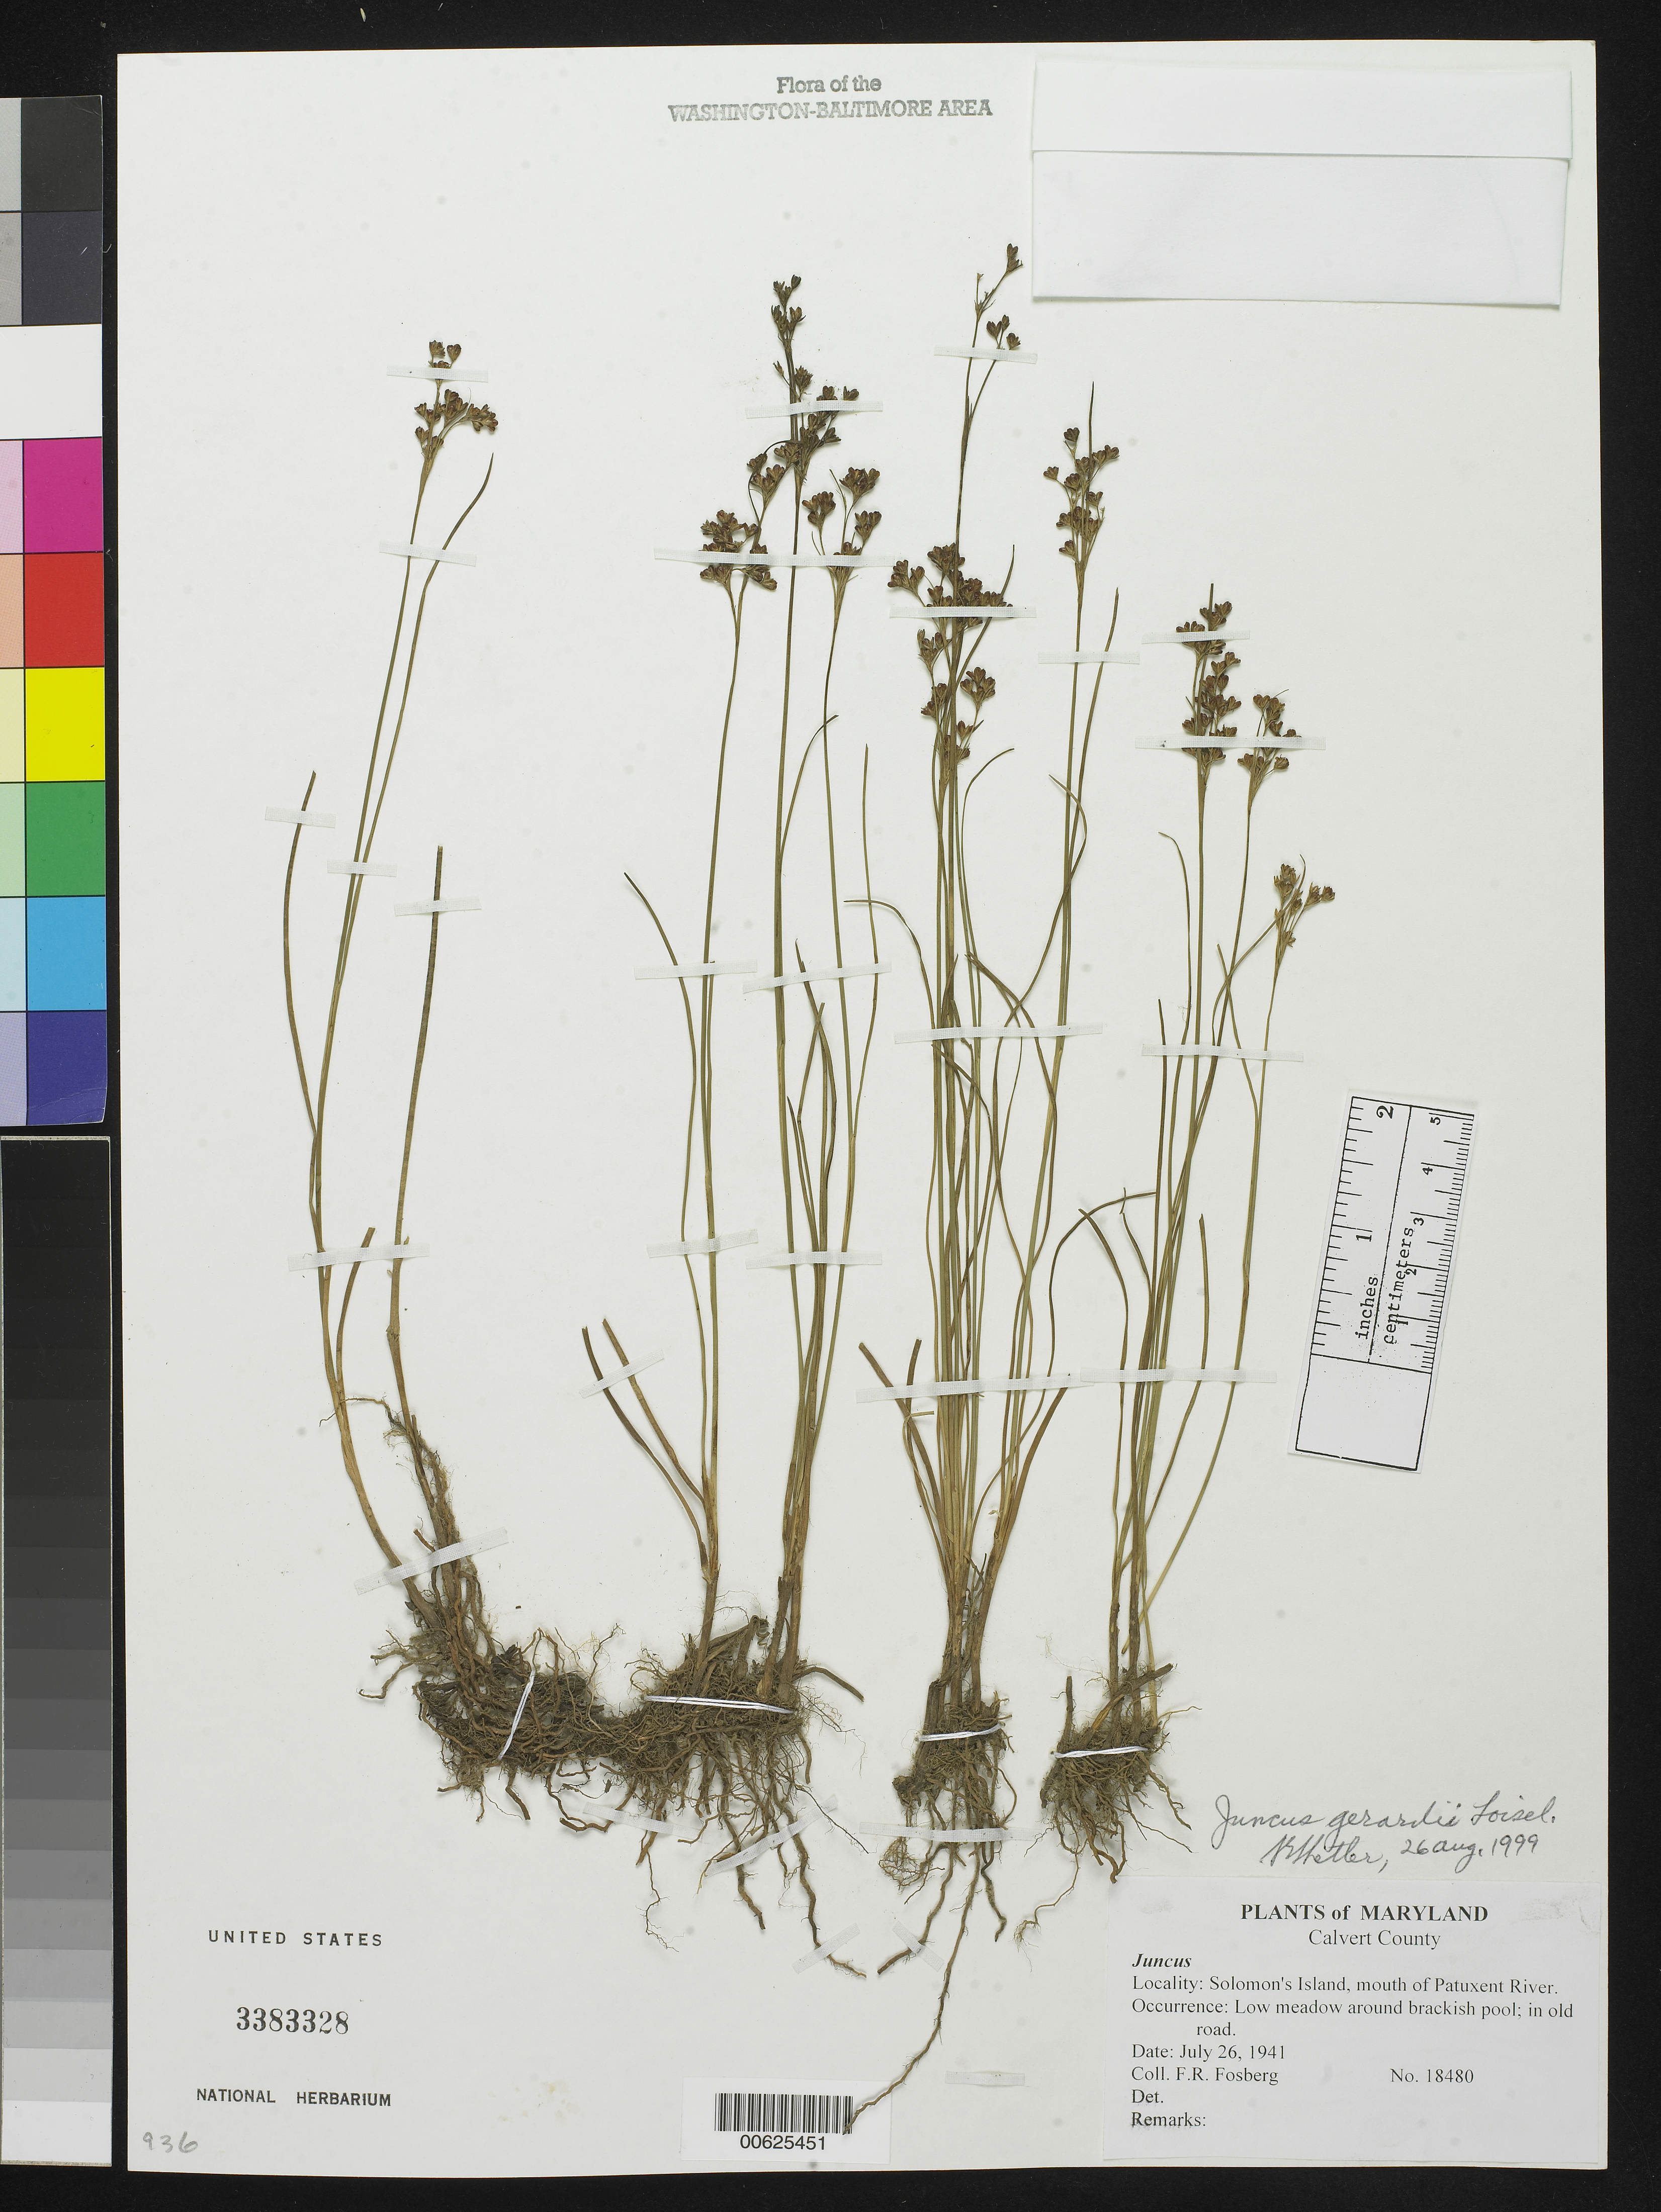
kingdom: Plantae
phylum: Tracheophyta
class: Liliopsida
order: Poales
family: Juncaceae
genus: Juncus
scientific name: Juncus gerardi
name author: Loisel.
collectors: F. R. Fosberg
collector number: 18480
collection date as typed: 26 Jul 1941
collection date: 1941-07-26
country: United States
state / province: Maryland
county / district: Calvert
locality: Solomon's Island, mouth of Patuxent River.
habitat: Low meadow around brackish pool; in old road.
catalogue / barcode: US 3383328